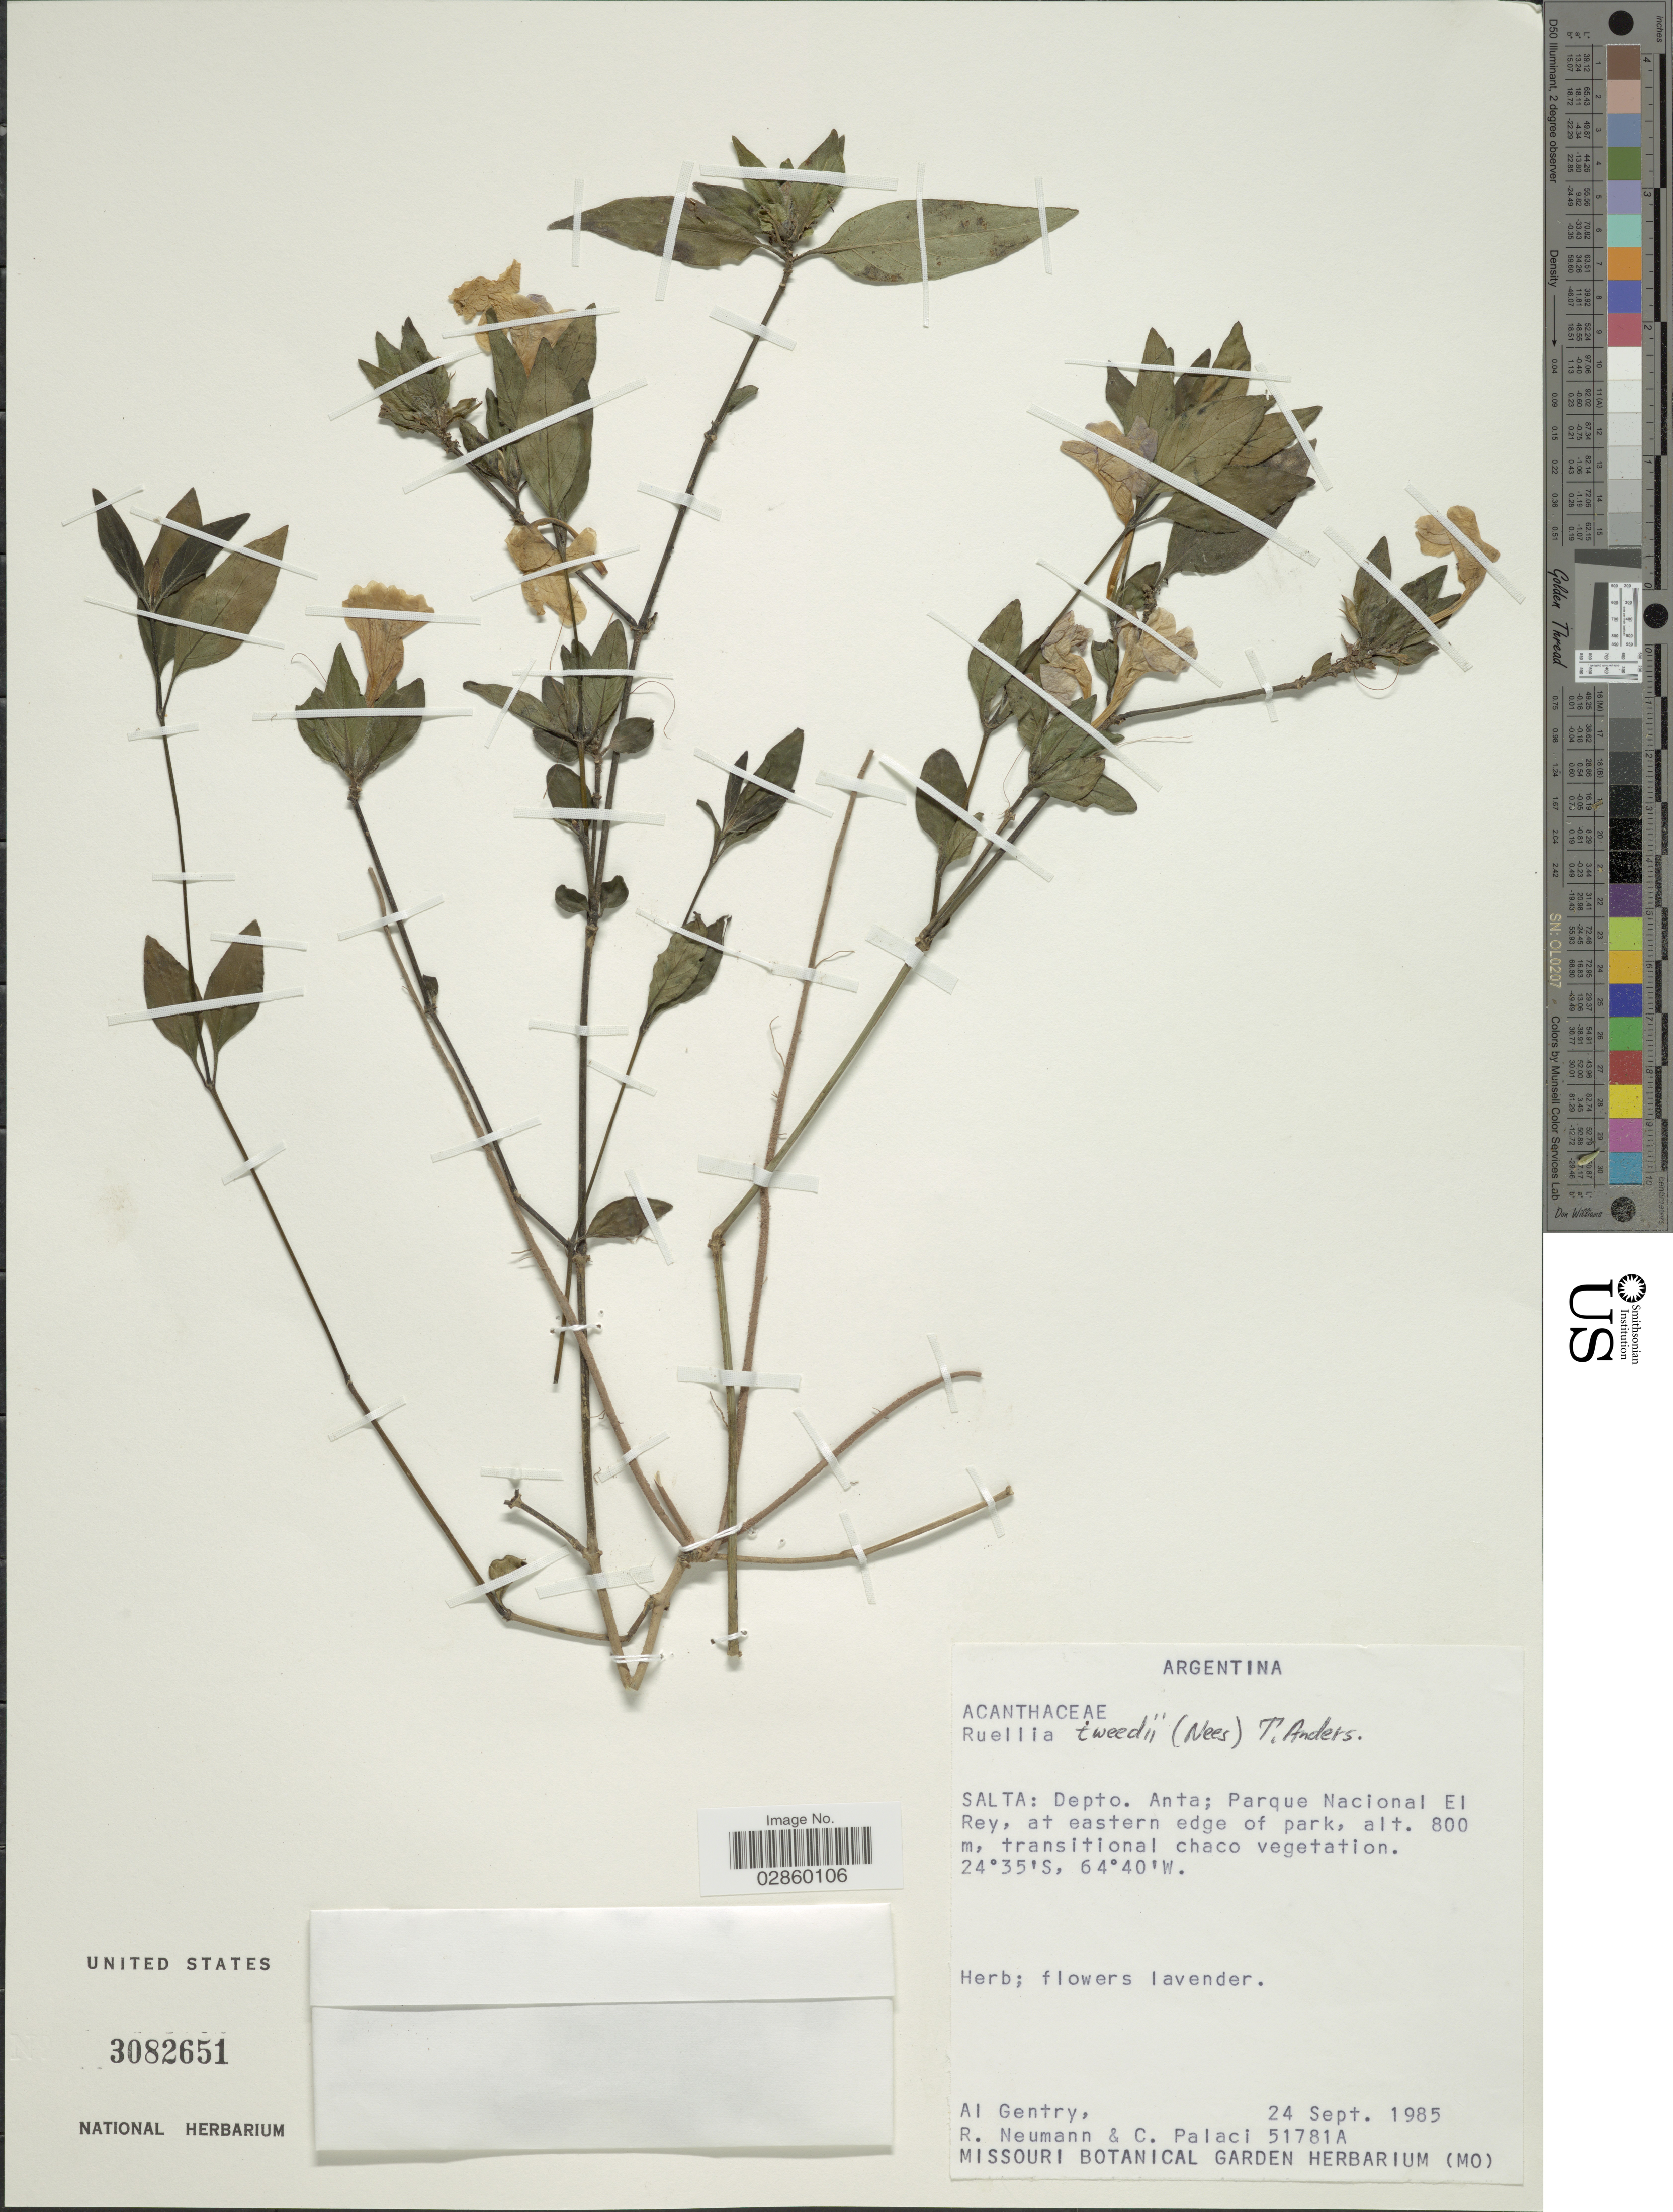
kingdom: Plantae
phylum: Tracheophyta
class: Magnoliopsida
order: Lamiales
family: Acanthaceae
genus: Ruellia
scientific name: Ruellia erythropus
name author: (Nees) Lindau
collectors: A. H. Gentry, R. Neumann & C. Palací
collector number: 51781A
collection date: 1985-09-24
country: Argentina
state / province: Salta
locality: Salta: Depto. Anta; Parque Nacional El Rey, at eastern edge of park.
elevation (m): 800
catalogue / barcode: US 3082651